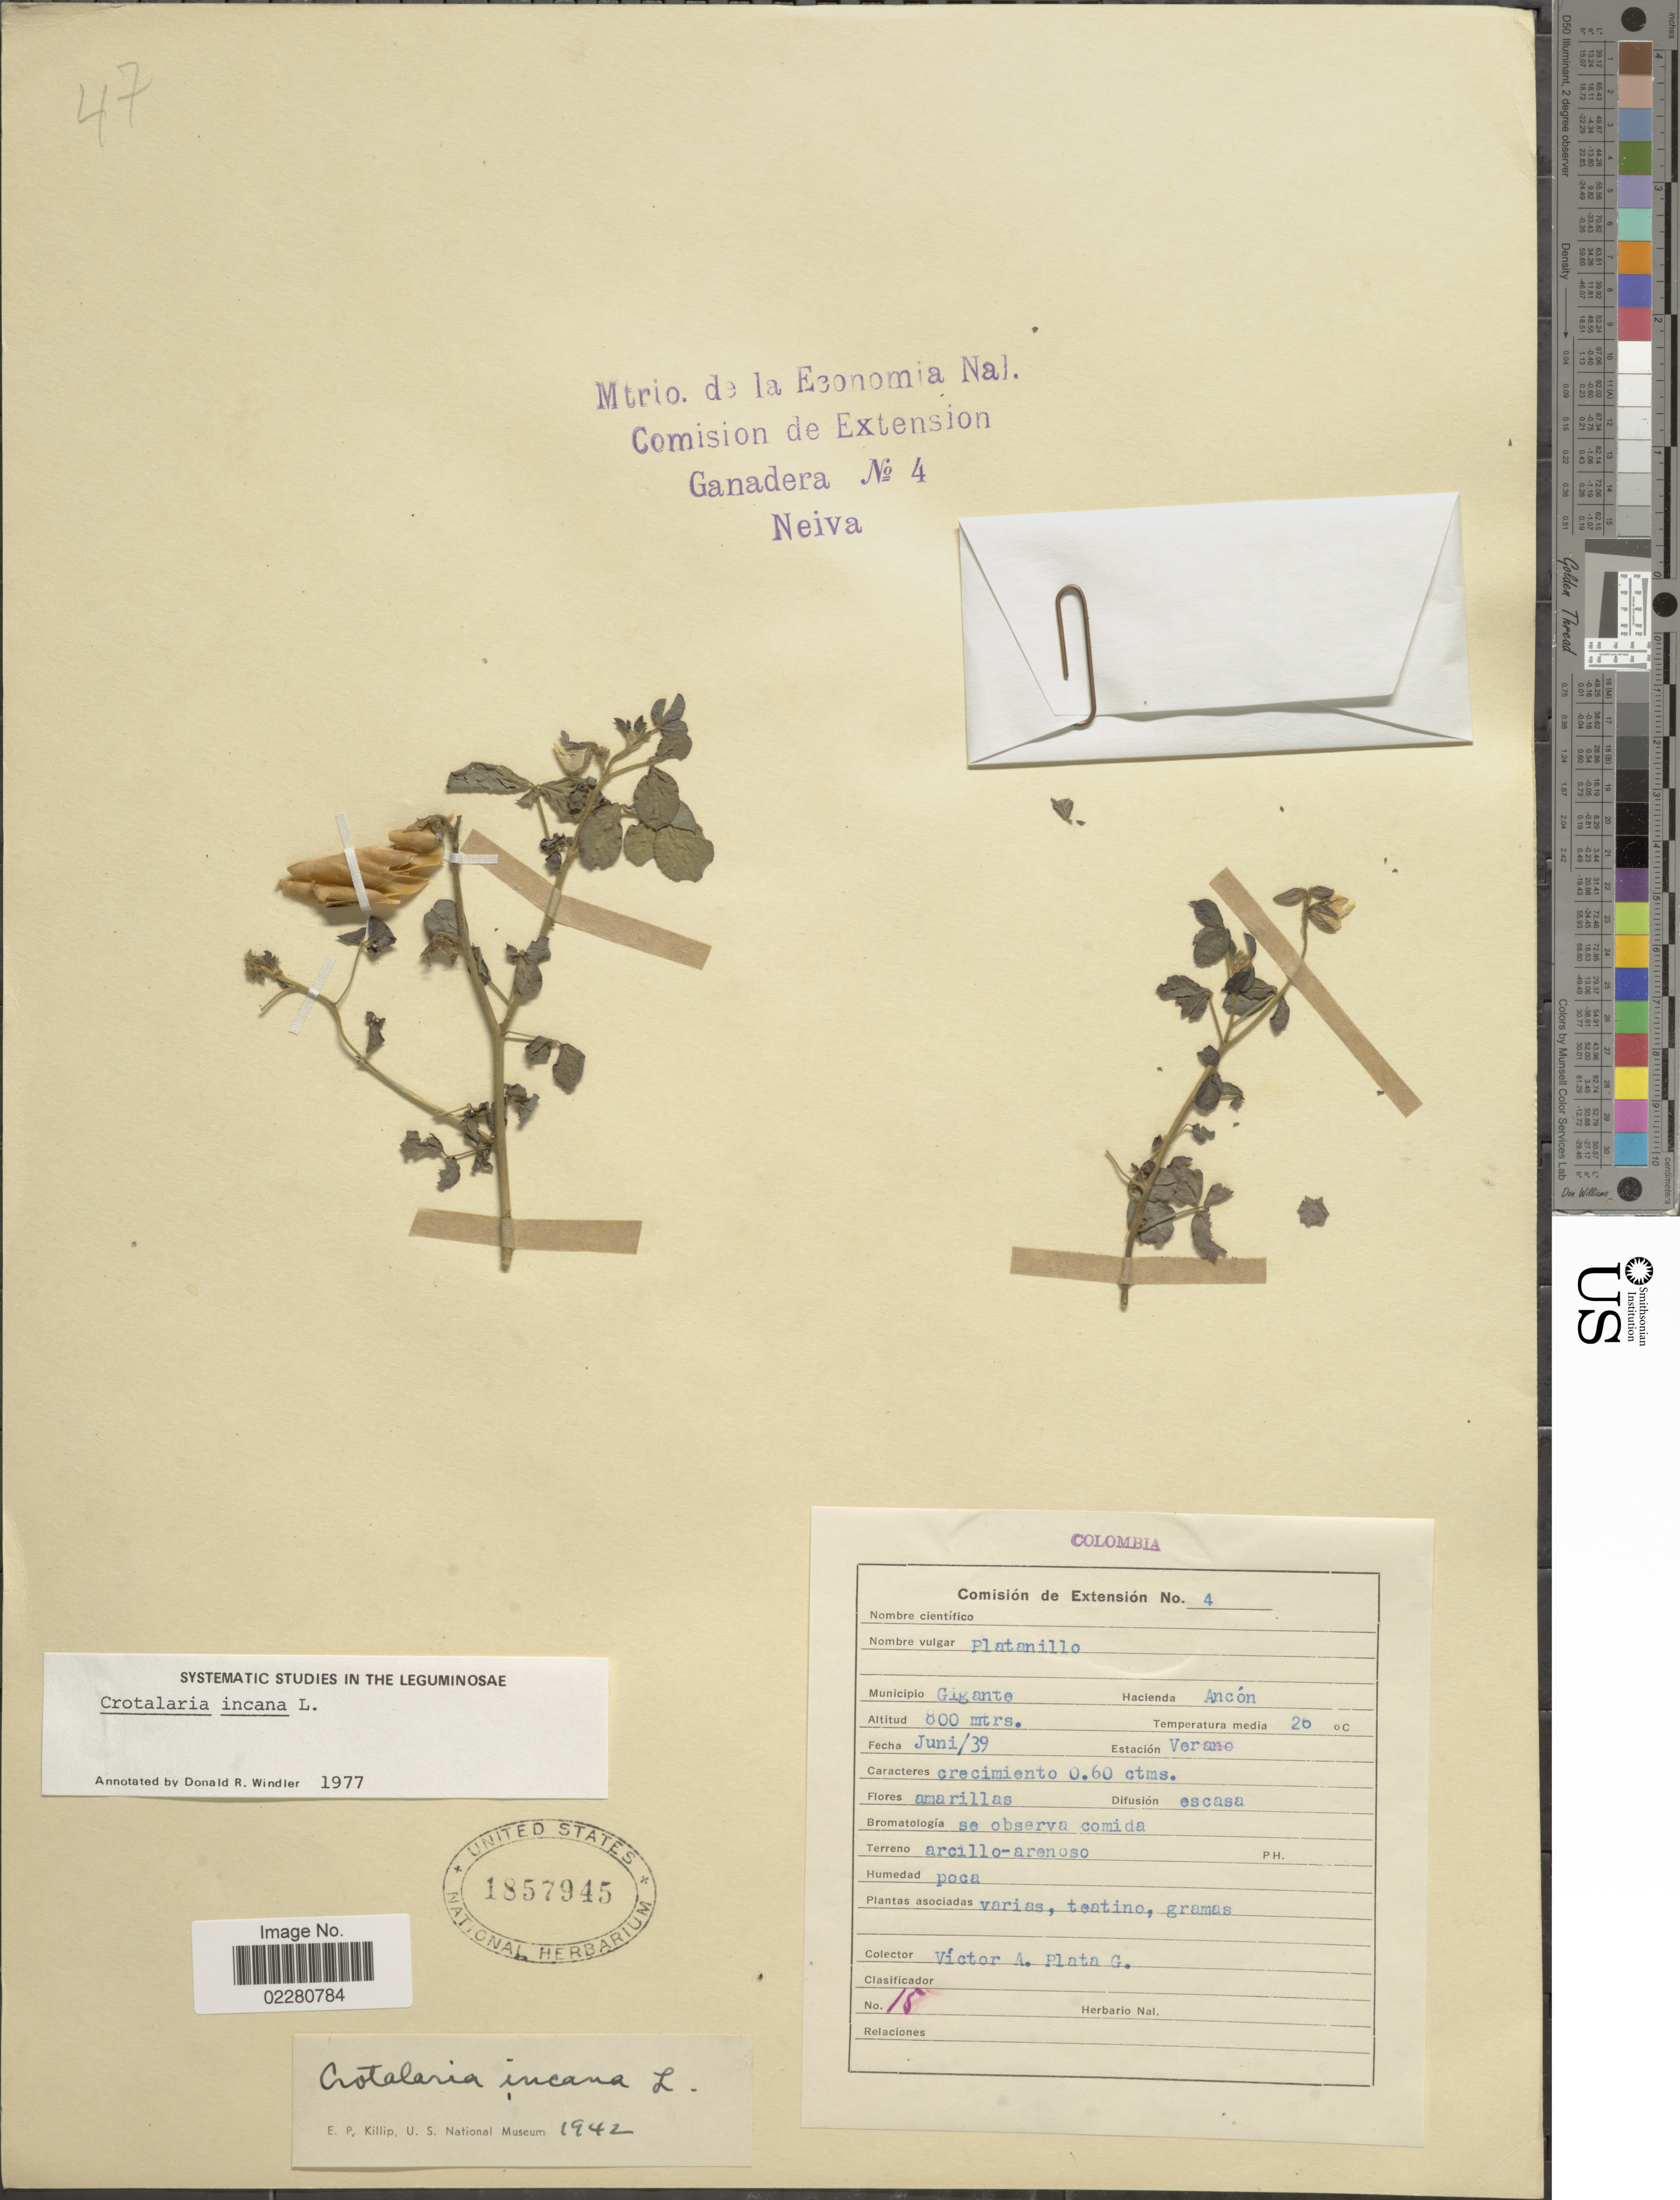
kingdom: Plantae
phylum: Tracheophyta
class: Magnoliopsida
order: Fabales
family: Fabaceae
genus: Crotalaria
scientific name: Crotalaria incana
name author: L.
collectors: V. Plata Garcia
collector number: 15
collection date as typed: Transcribed d/m/y: /6/39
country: Colombia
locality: Municipio Gigante. Ancón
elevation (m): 800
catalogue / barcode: US 1857945